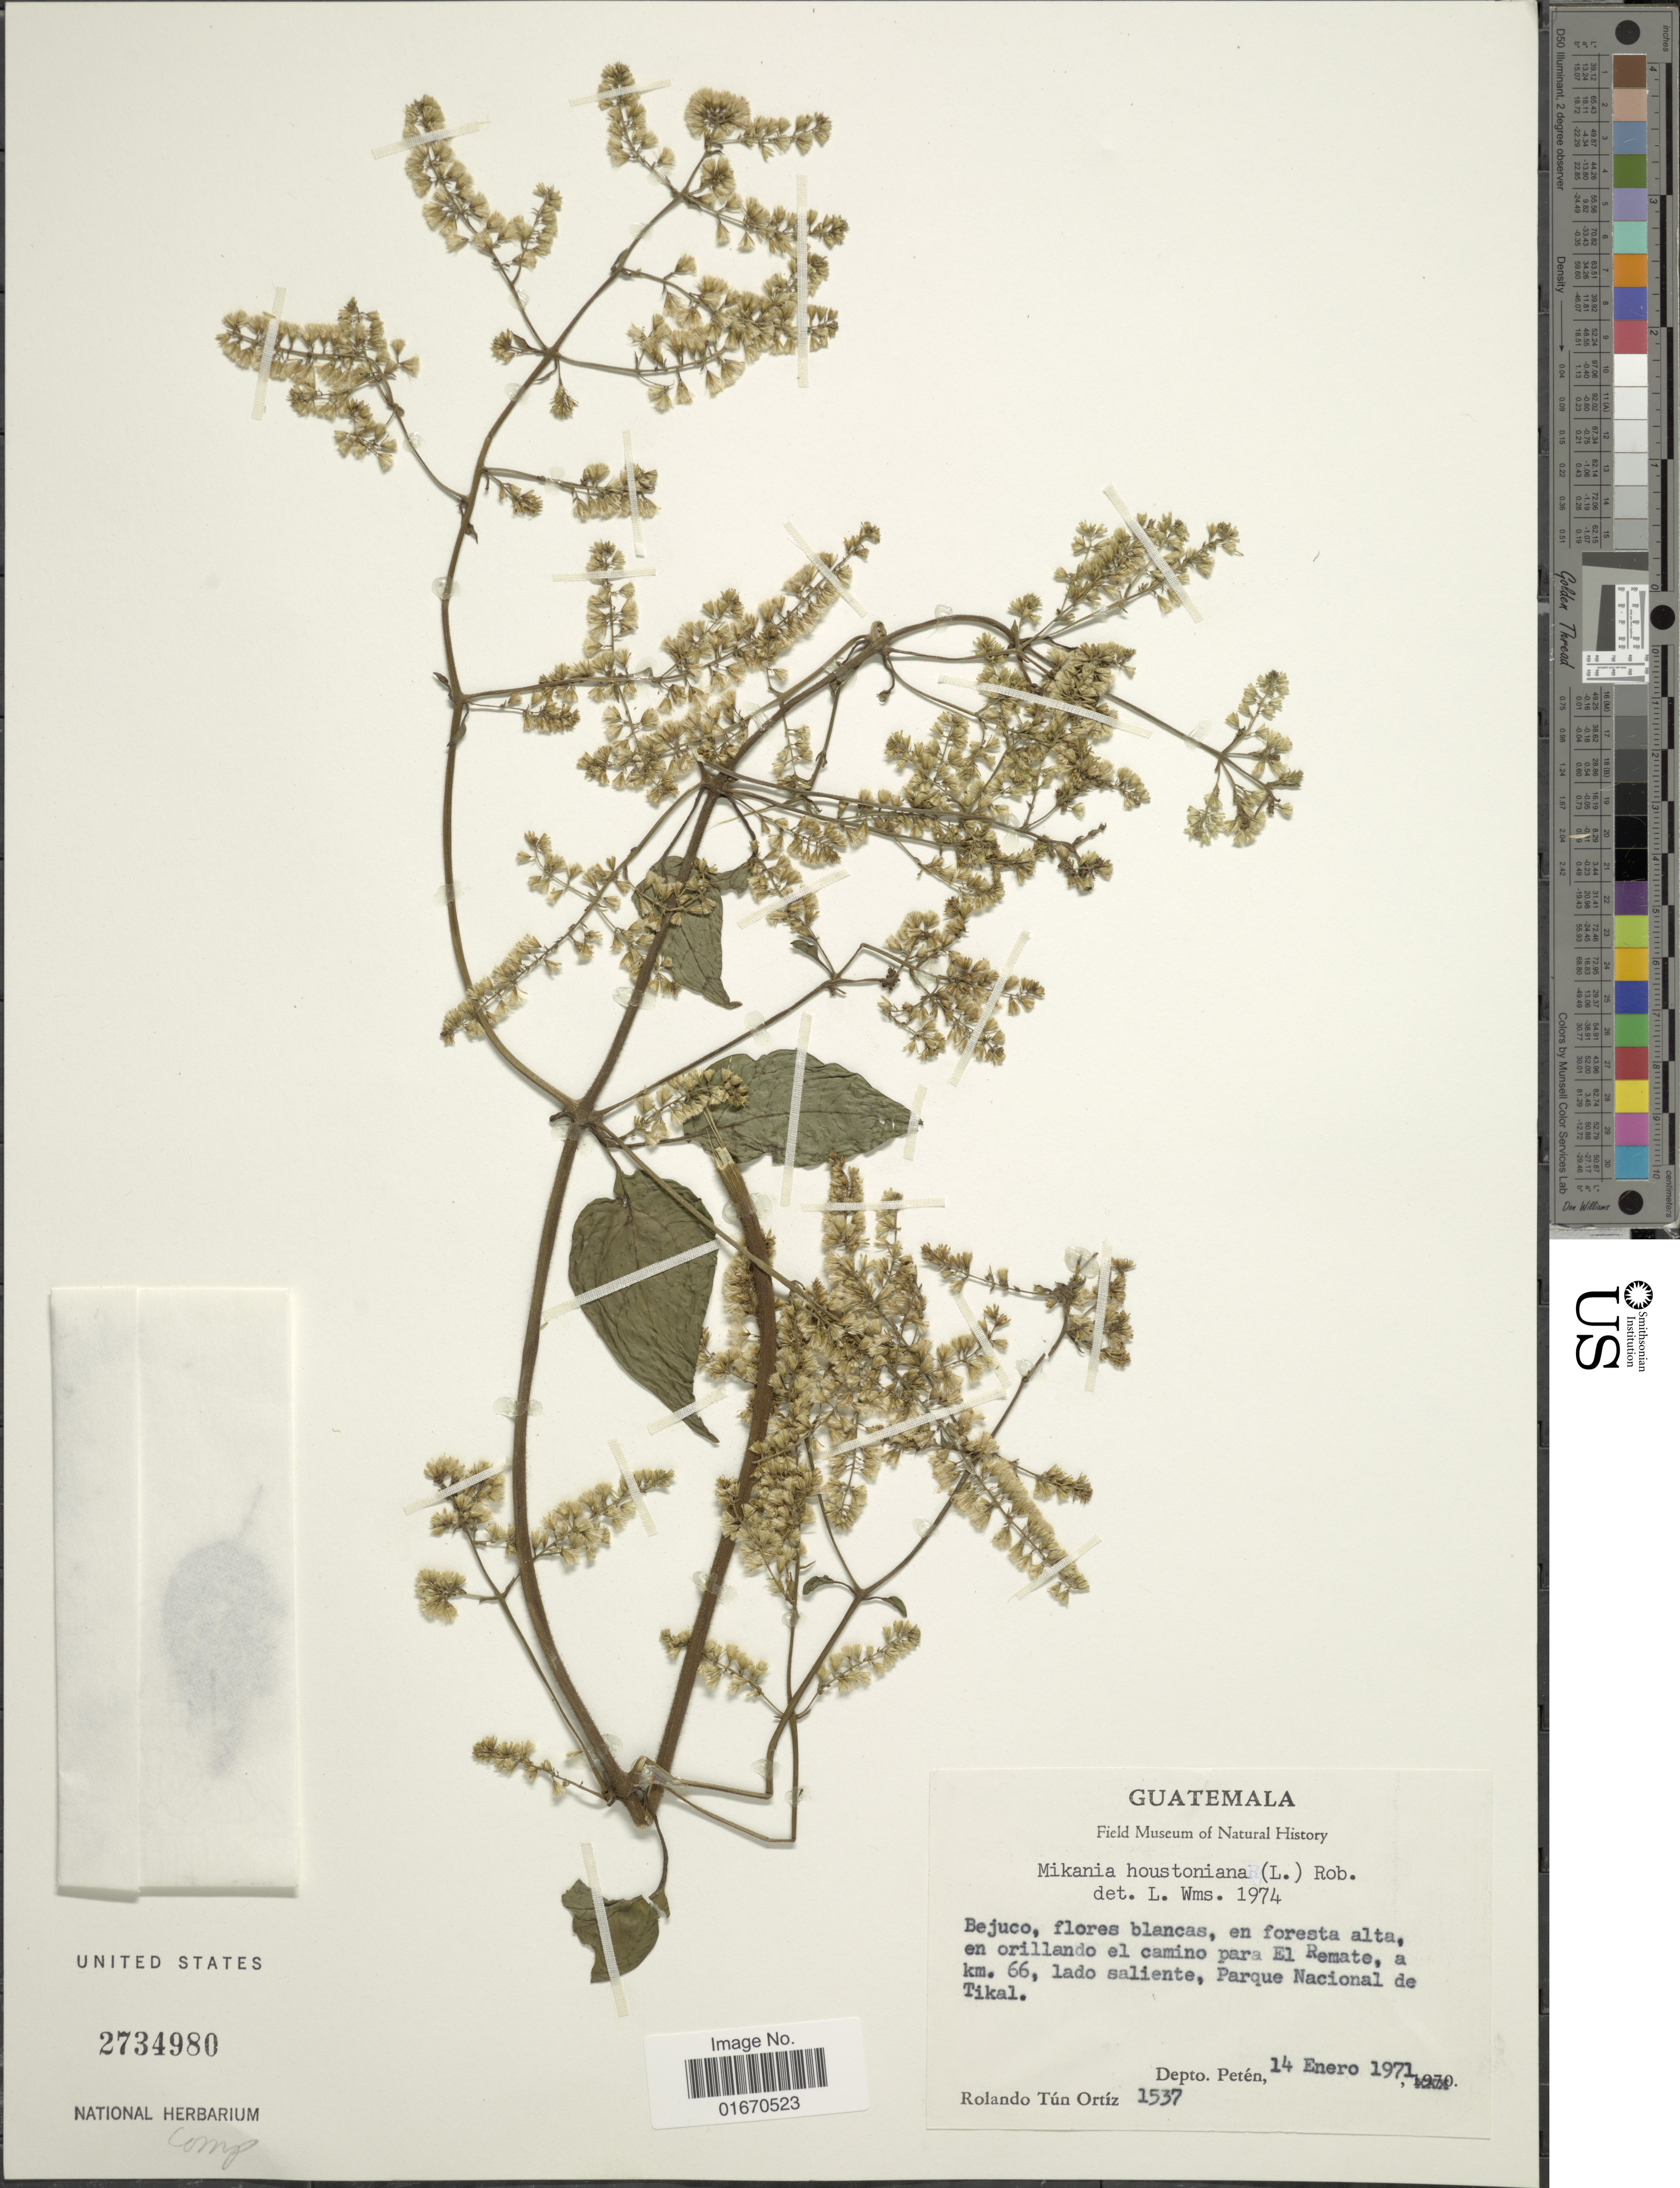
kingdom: Plantae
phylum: Tracheophyta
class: Magnoliopsida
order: Asterales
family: Asteraceae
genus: Mikania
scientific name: Mikania houstoniana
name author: (L.) B.L. Rob.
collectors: R. T. Ortíz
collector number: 1537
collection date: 1971-01-14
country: Guatemala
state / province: El Petén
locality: En orillando el camino para El Remate, a km 66, lado saliente, Parque Nacional de Tikal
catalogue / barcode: US 2734980